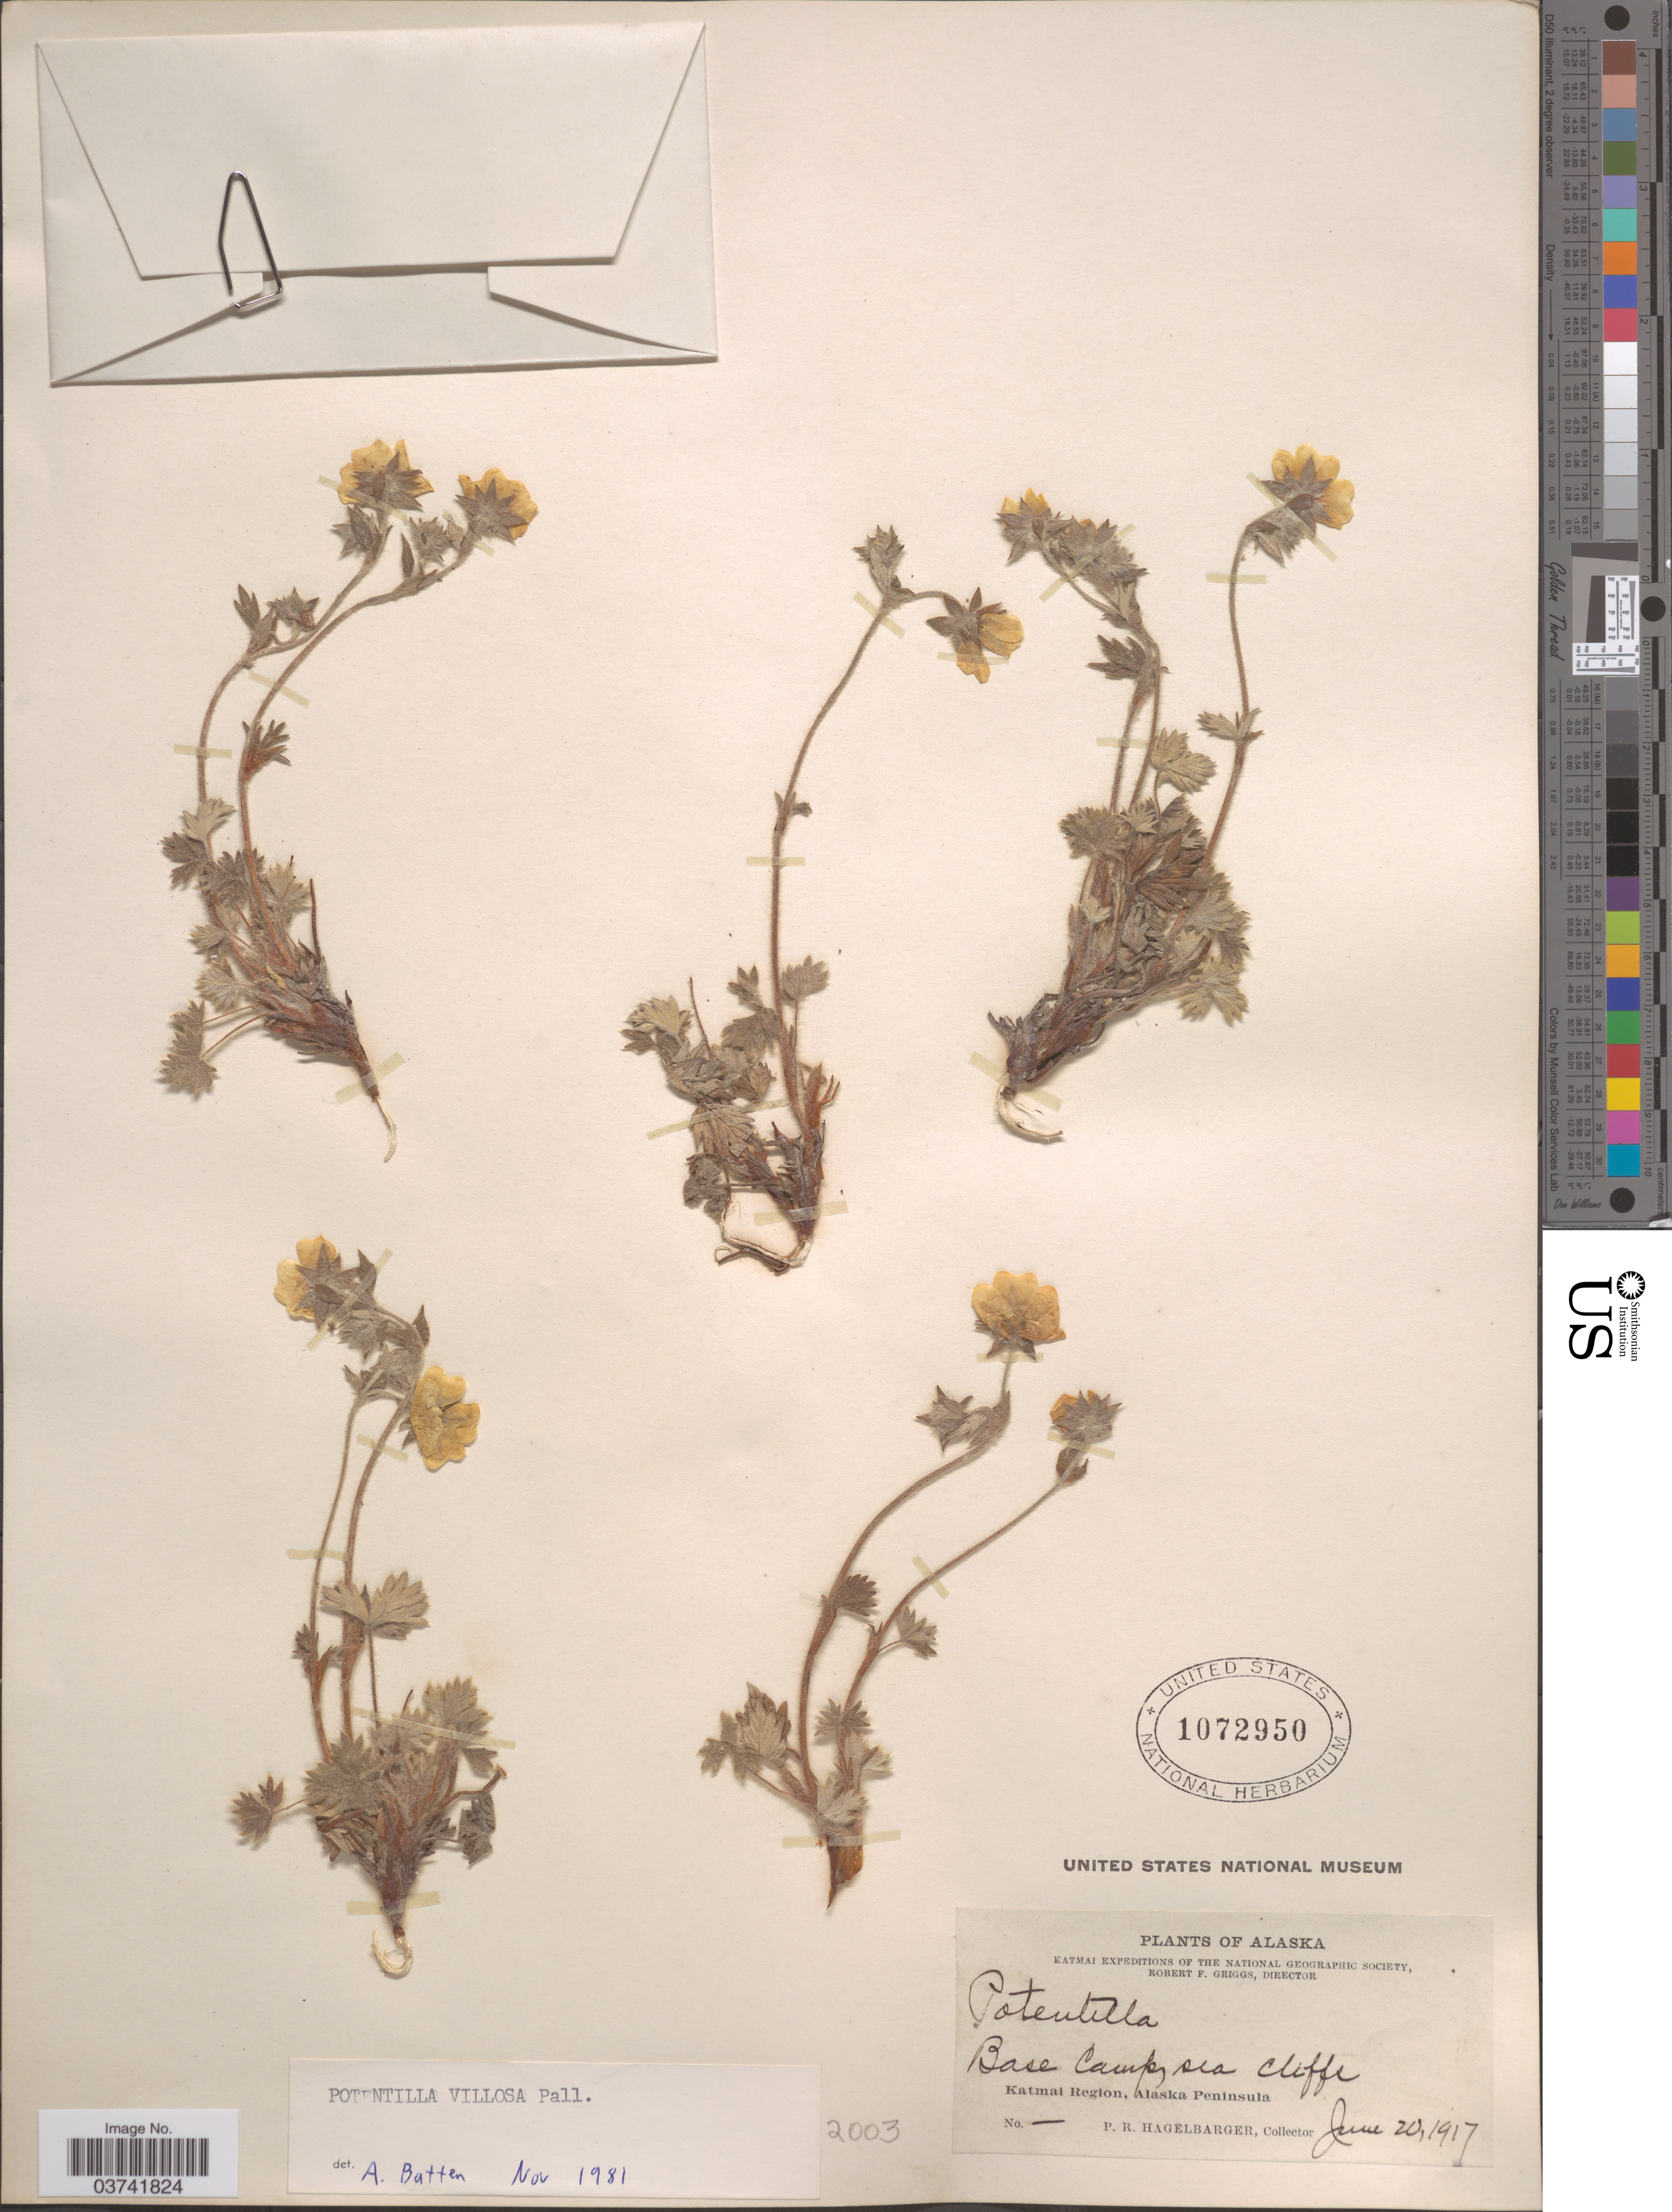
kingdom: Plantae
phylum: Tracheophyta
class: Magnoliopsida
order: Rosales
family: Rosaceae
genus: Potentilla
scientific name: Potentilla villosa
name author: Pall. ex Pursh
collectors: P. Hagelbarger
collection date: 1917-06-20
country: United States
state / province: Alaska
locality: Base Camp, sea cliffs. Katmai Region, Alaska Peninsula.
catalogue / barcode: US 1072950